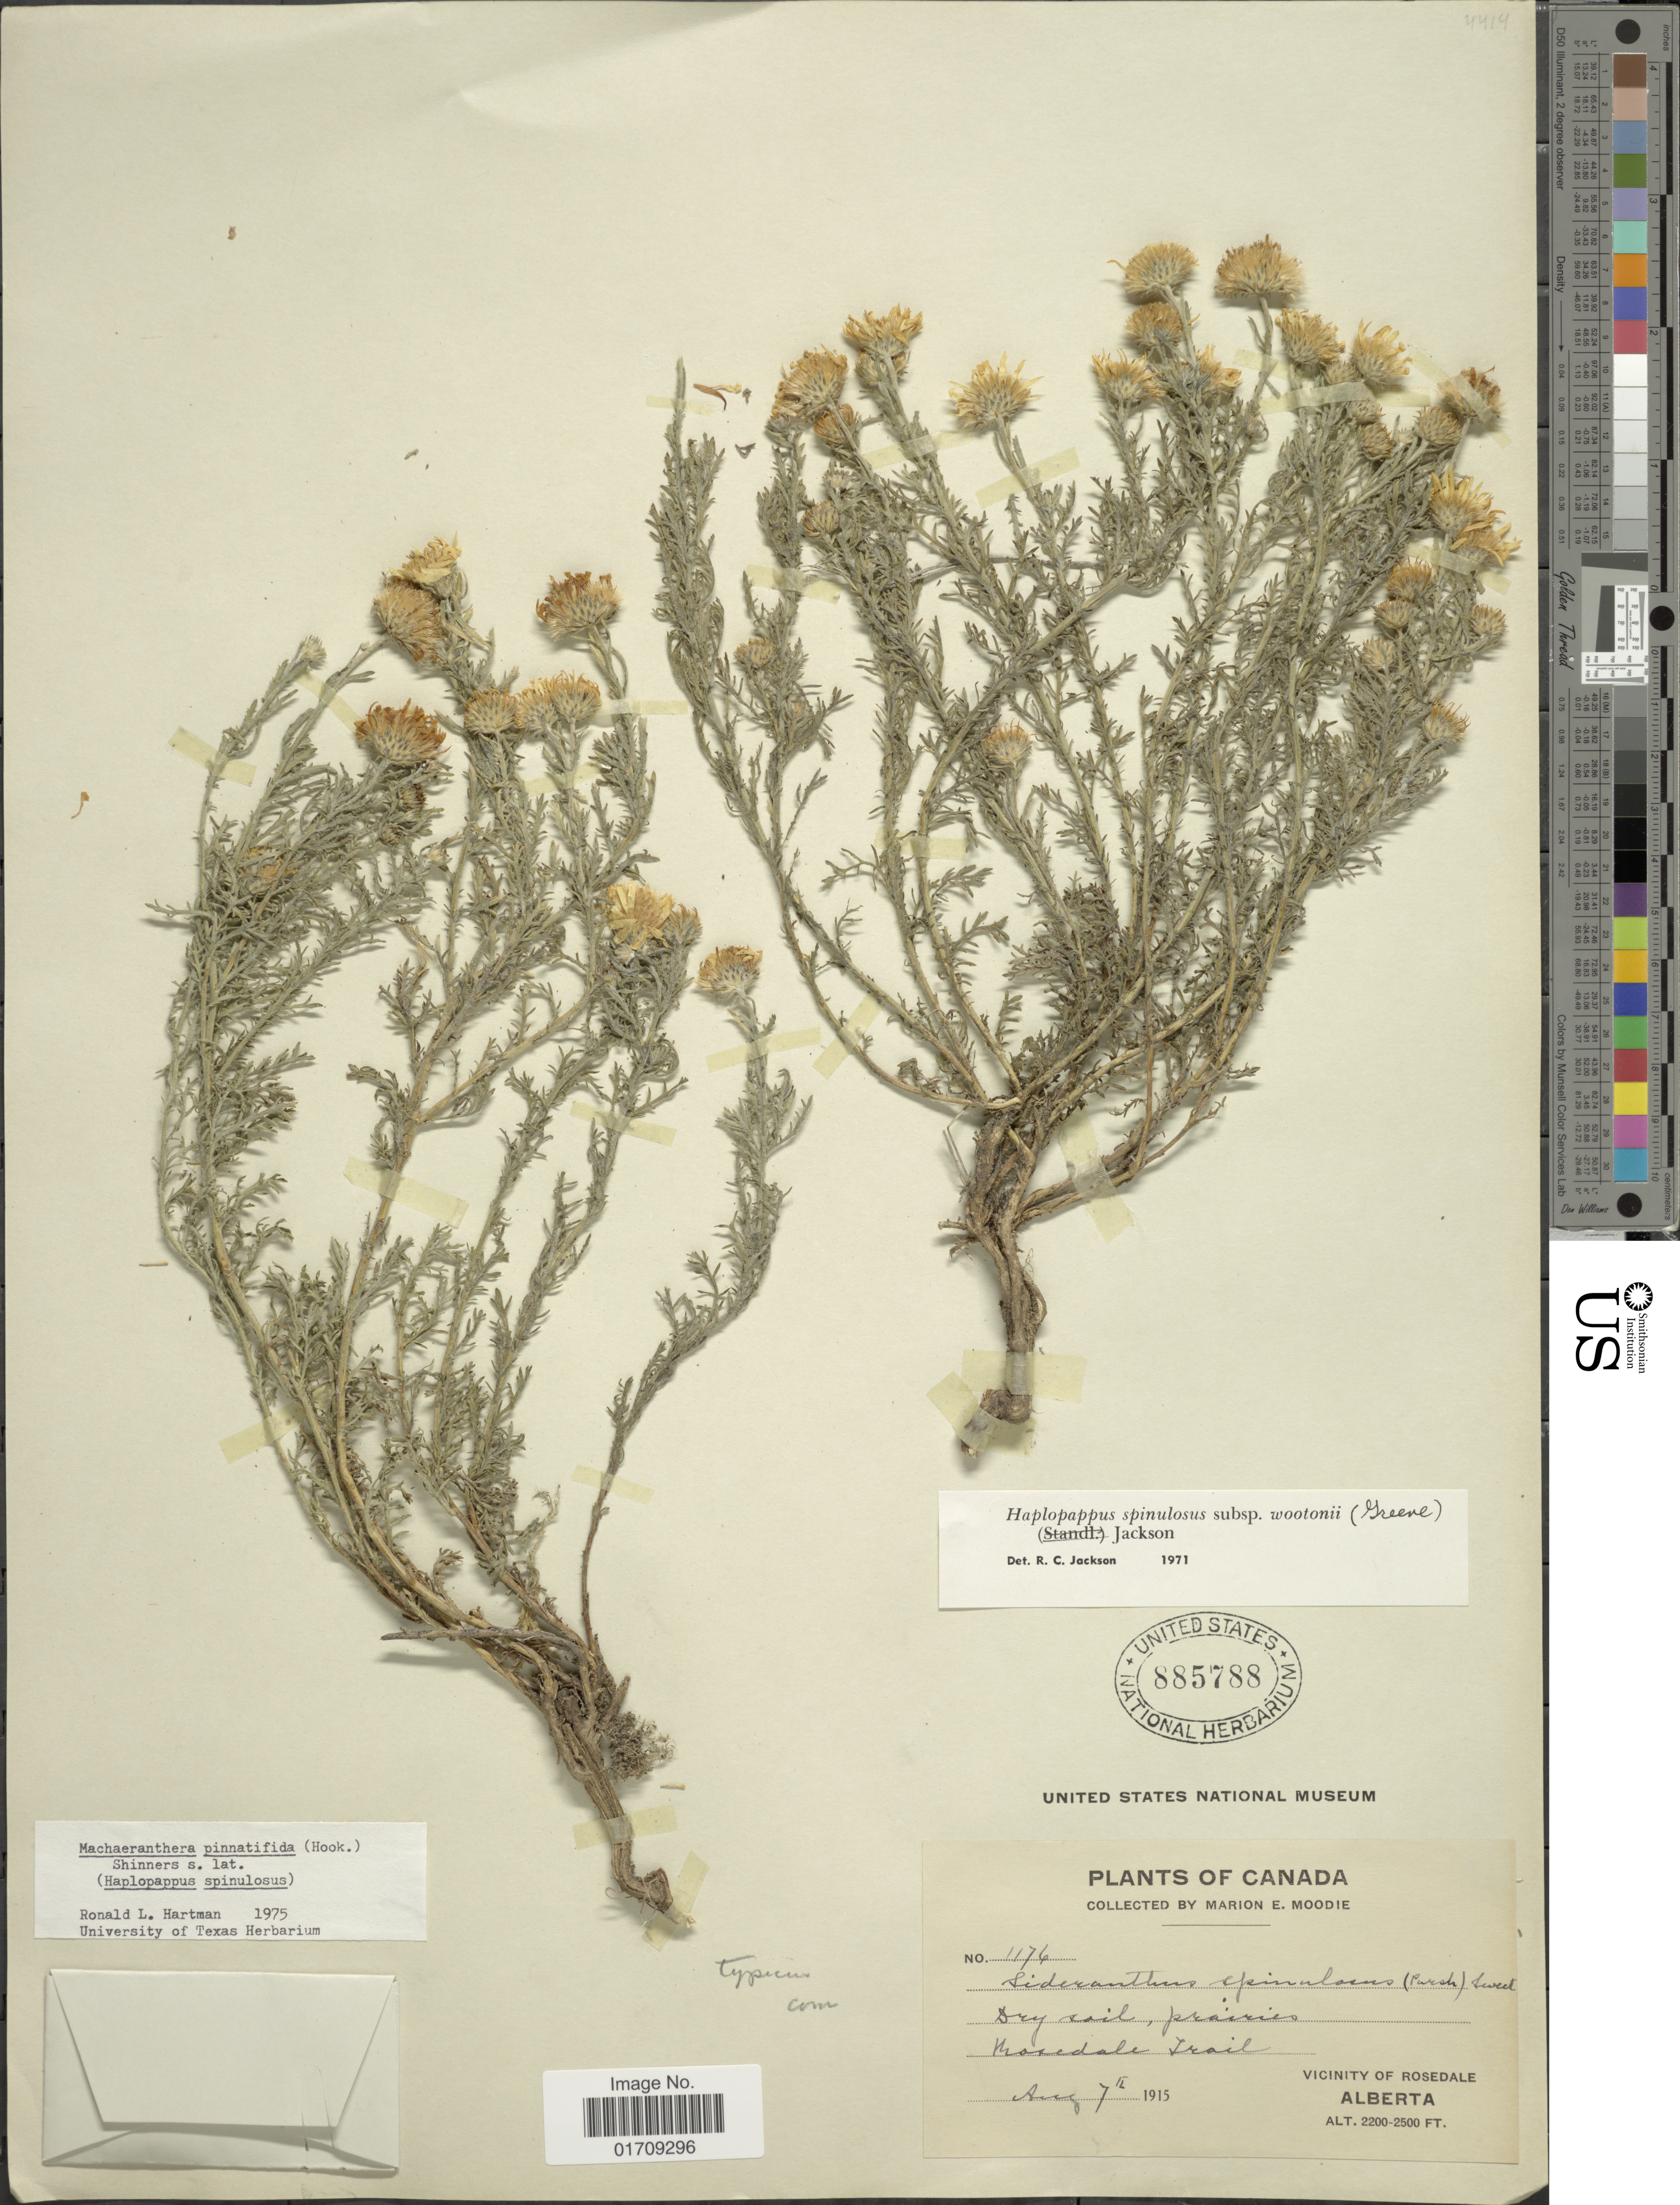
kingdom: Plantae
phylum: Tracheophyta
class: Magnoliopsida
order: Asterales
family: Asteraceae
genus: Machaeranthera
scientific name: Machaeranthera pinnatifida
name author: (Hook.) Shinners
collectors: M. E. Moodie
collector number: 1176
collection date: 1915-08-07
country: Canada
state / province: Alberta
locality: Rosedale Trail, Vicinity of Rosedale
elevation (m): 671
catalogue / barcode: US 885788